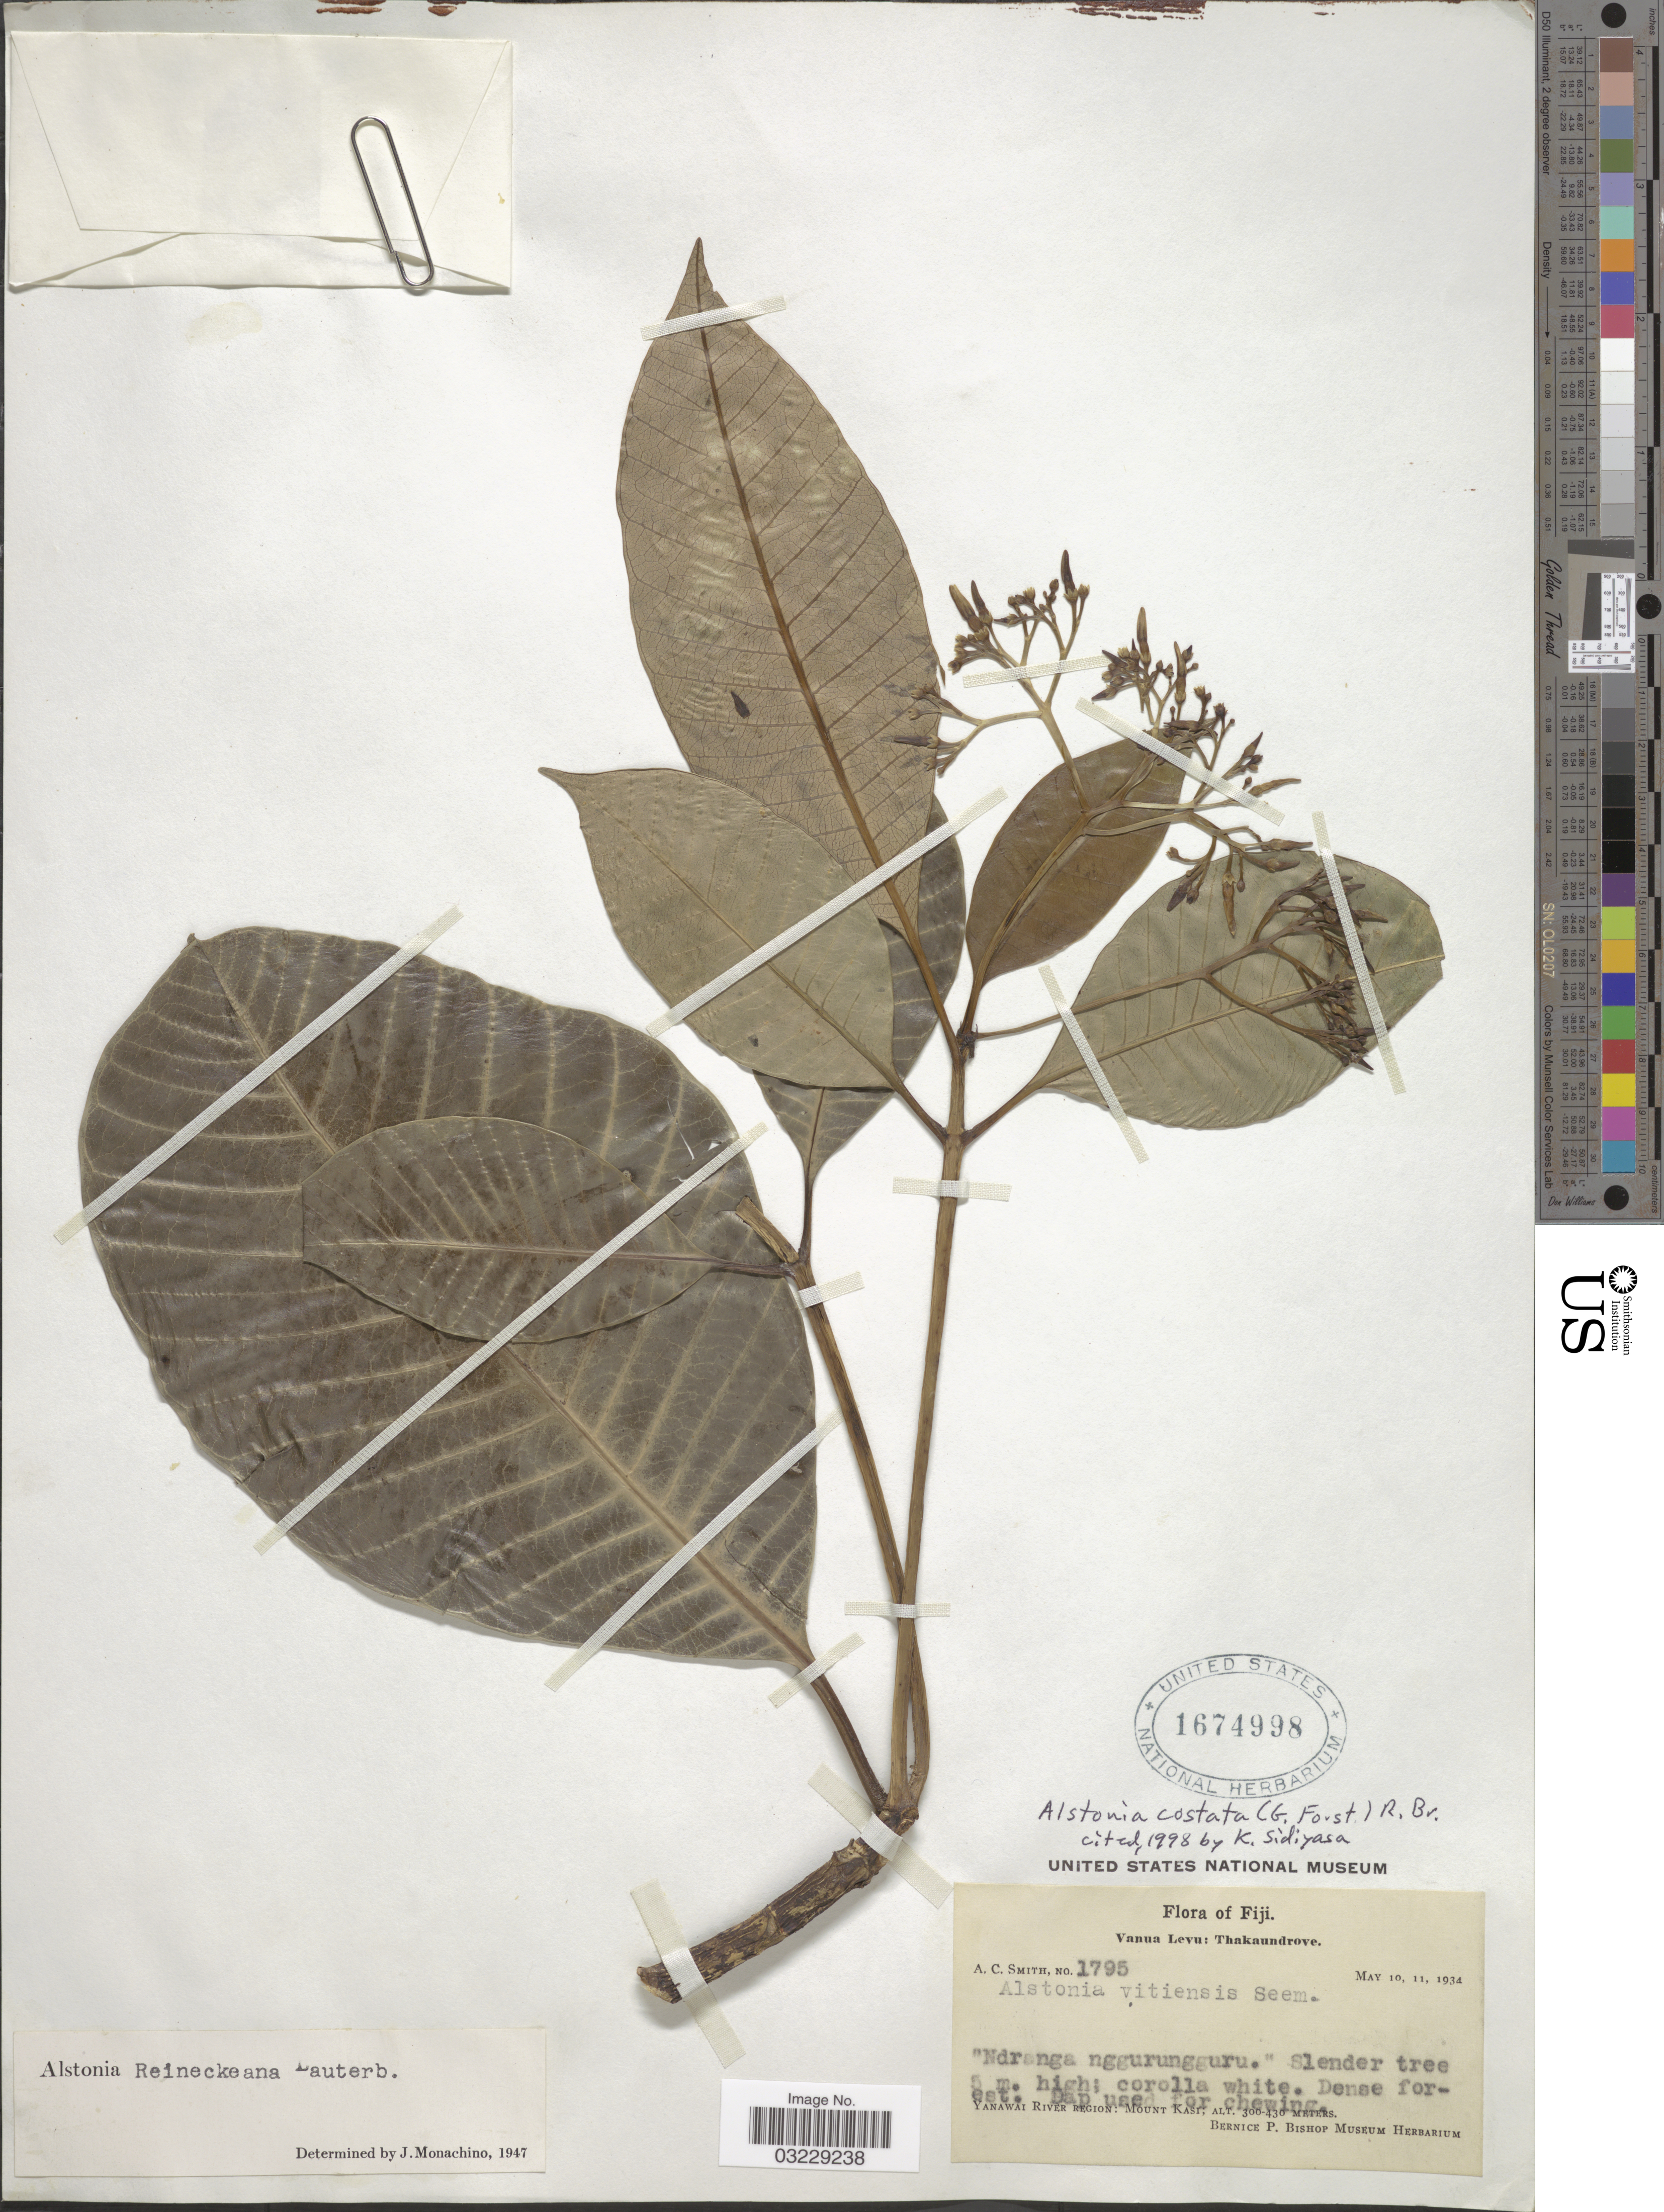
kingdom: Plantae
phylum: Tracheophyta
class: Magnoliopsida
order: Gentianales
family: Apocynaceae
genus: Alstonia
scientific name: Alstonia sp.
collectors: A. C. Smith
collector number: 1795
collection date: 1934-05-10/1934-05-11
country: Fiji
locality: Vanua Levu: Thakaundrove. Yanawai River Region: Mount Kasi.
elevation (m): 300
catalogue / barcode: US 1674998